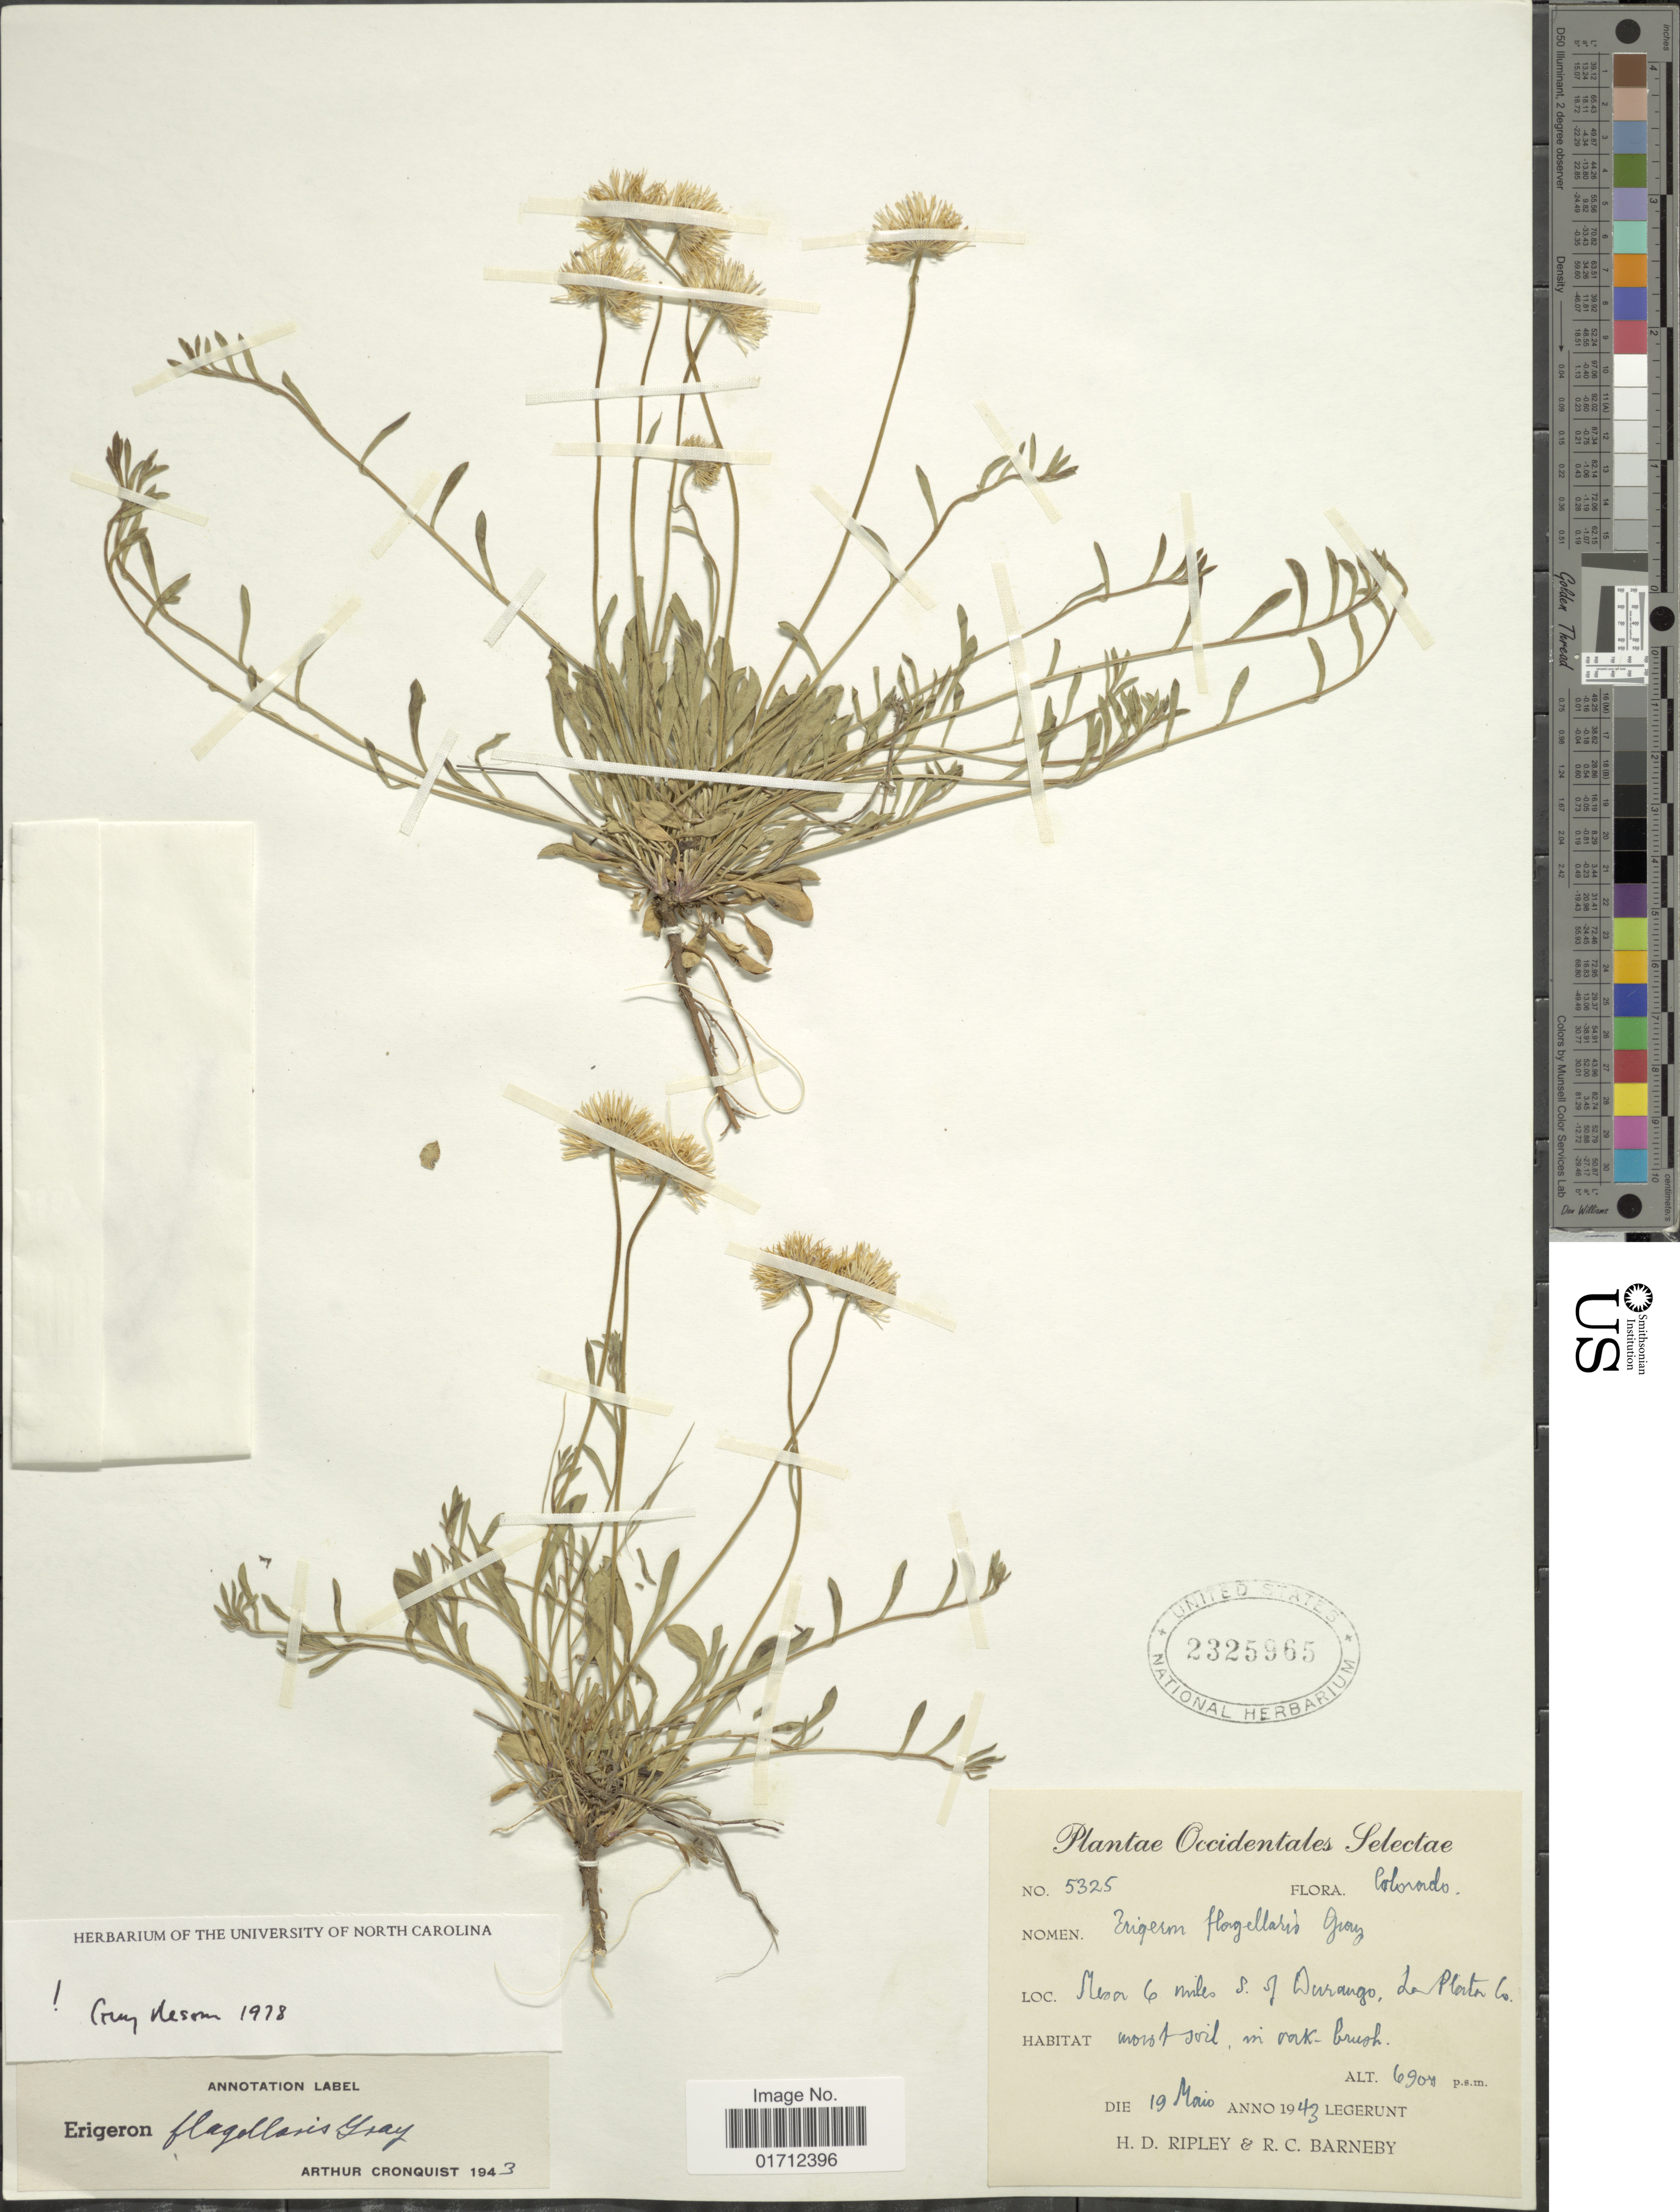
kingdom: Plantae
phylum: Tracheophyta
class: Magnoliopsida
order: Asterales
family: Asteraceae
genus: Erigeron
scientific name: Erigeron flagellaris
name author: A. Gray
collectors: H. Ripley & R. C. Barneby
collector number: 5325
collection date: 1943-05-19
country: United States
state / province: Colorado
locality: Mesa 6 miles S. of Durango, La Plater Co.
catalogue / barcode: US 2325965